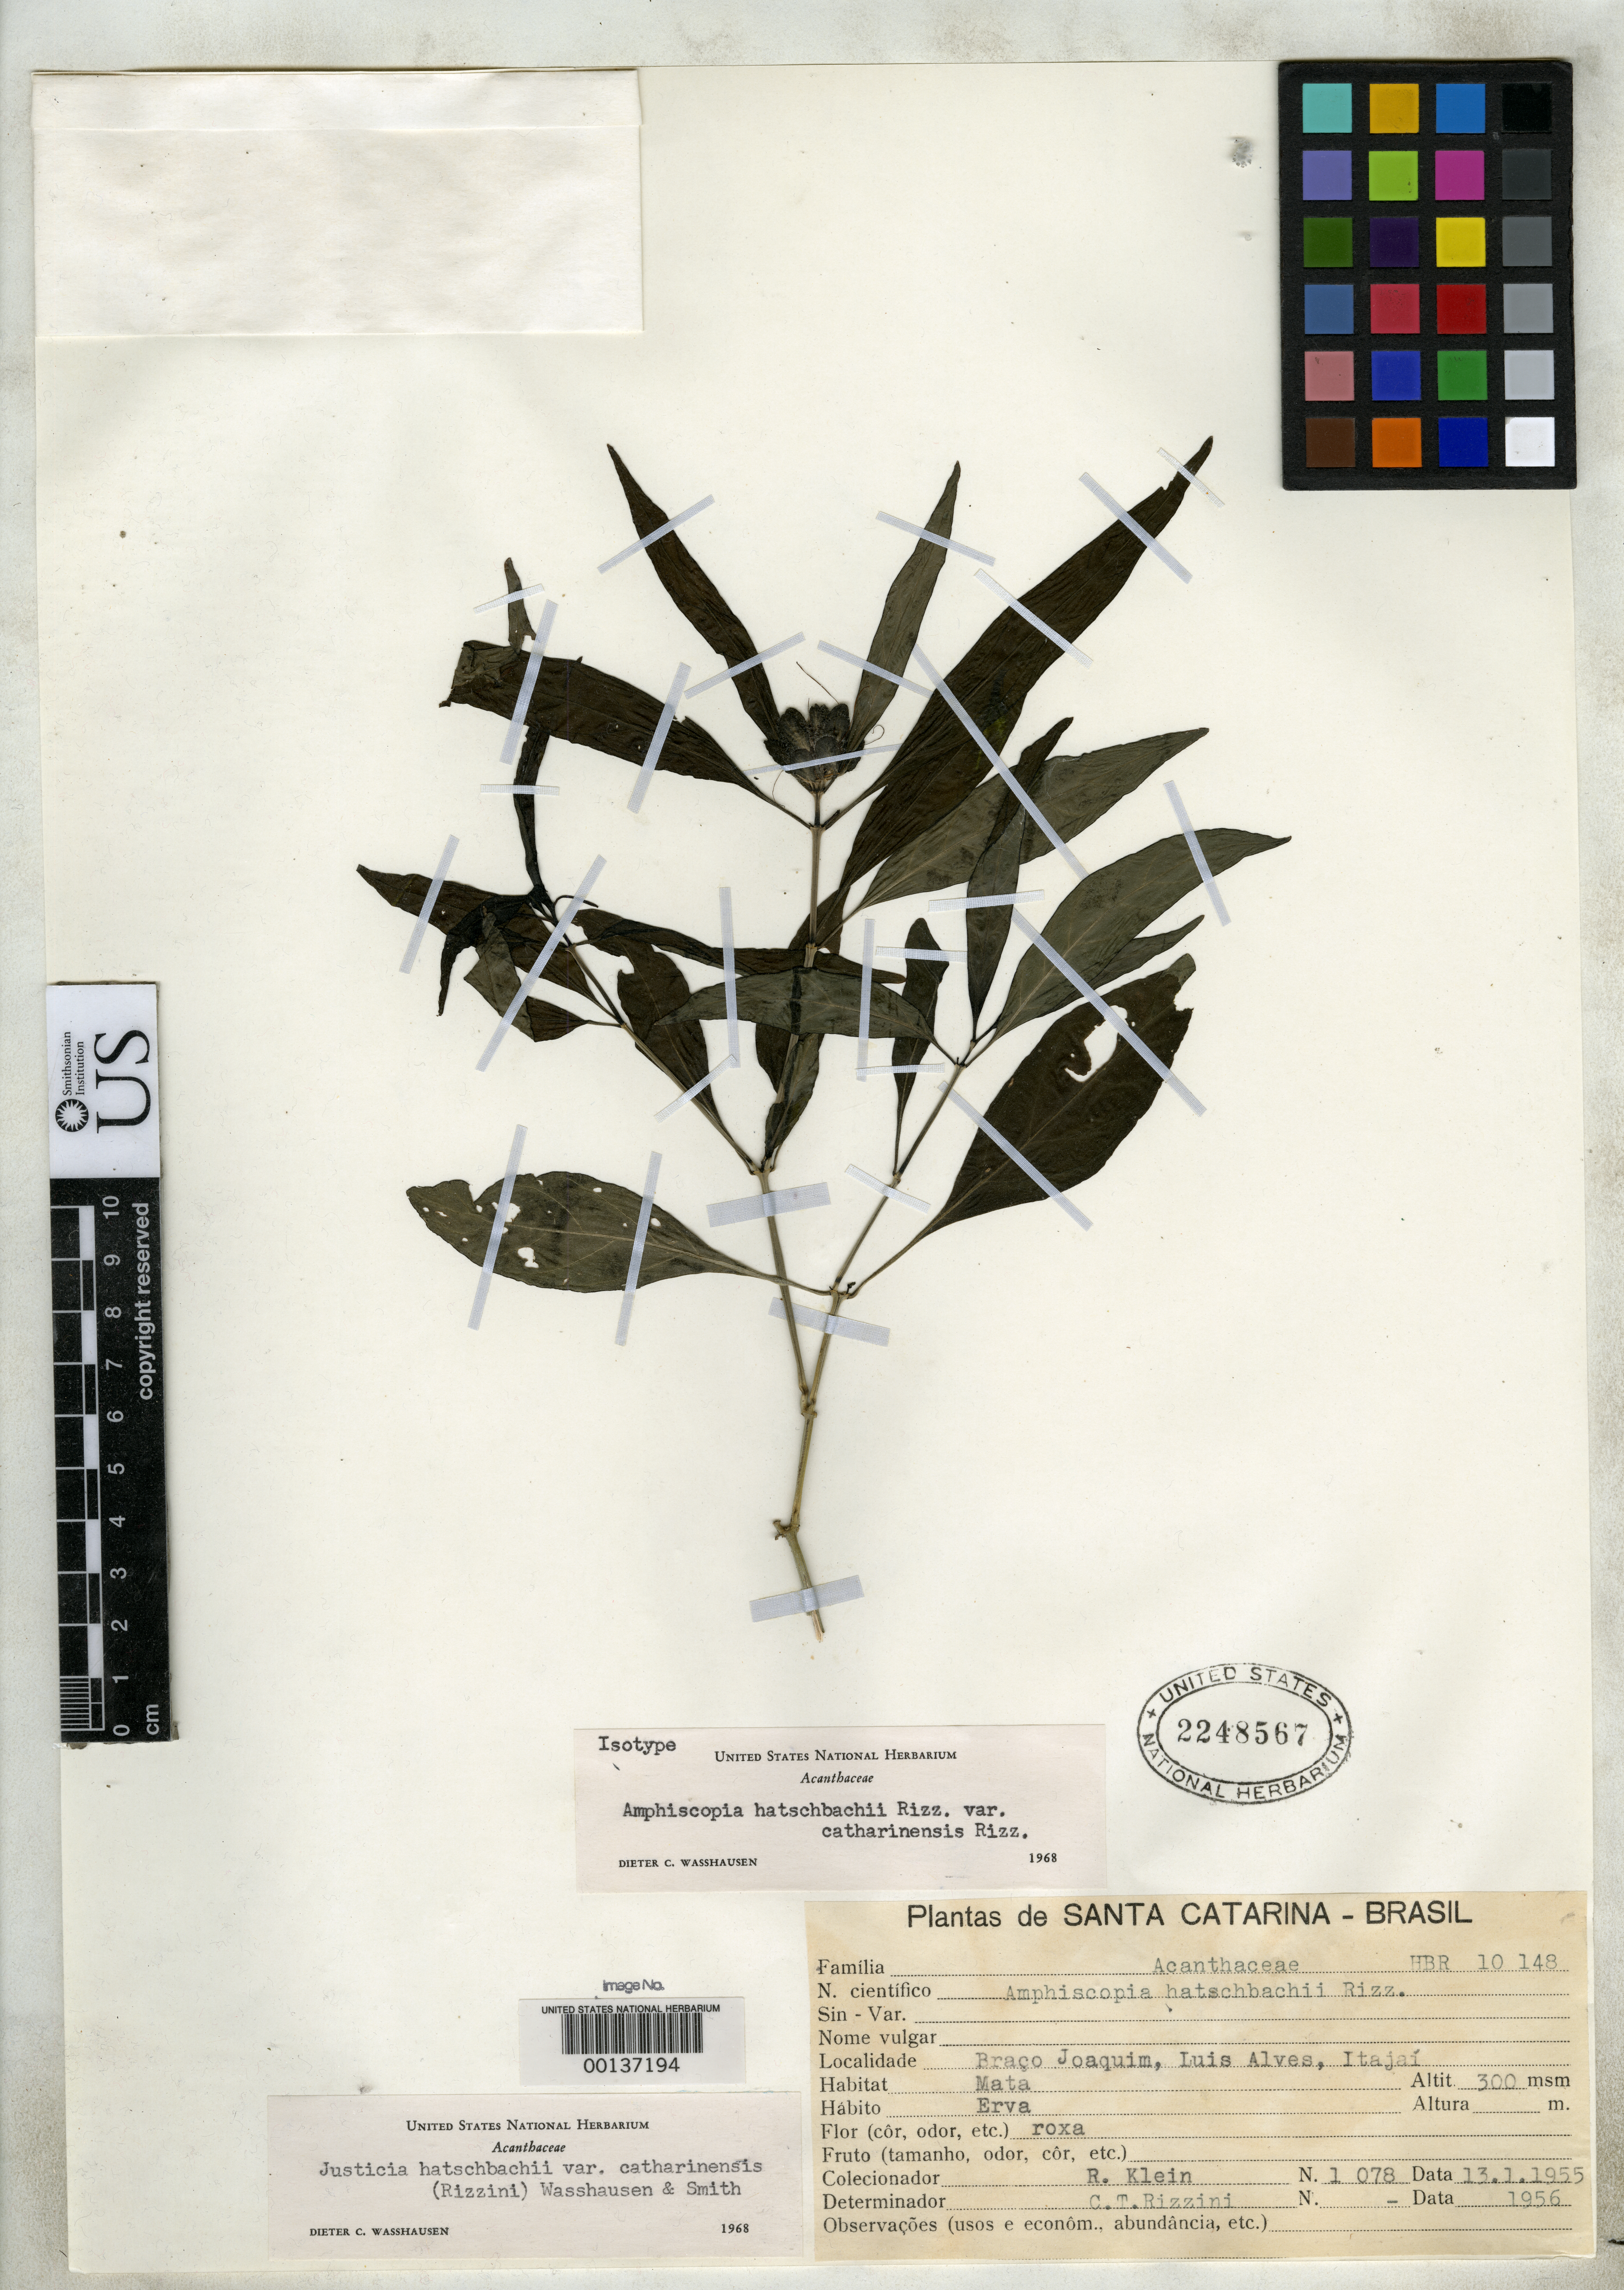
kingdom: Plantae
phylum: Tracheophyta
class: Magnoliopsida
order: Lamiales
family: Acanthaceae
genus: Amphiscopia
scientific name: Amphiscopia hatschbachii var. catharinensis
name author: Rizzini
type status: Isotype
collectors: R. Reitz & R. M. Klein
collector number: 1078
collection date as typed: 13 Jan 1955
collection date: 1955-01-13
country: Brazil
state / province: Minas Gerais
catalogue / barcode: US 2248567